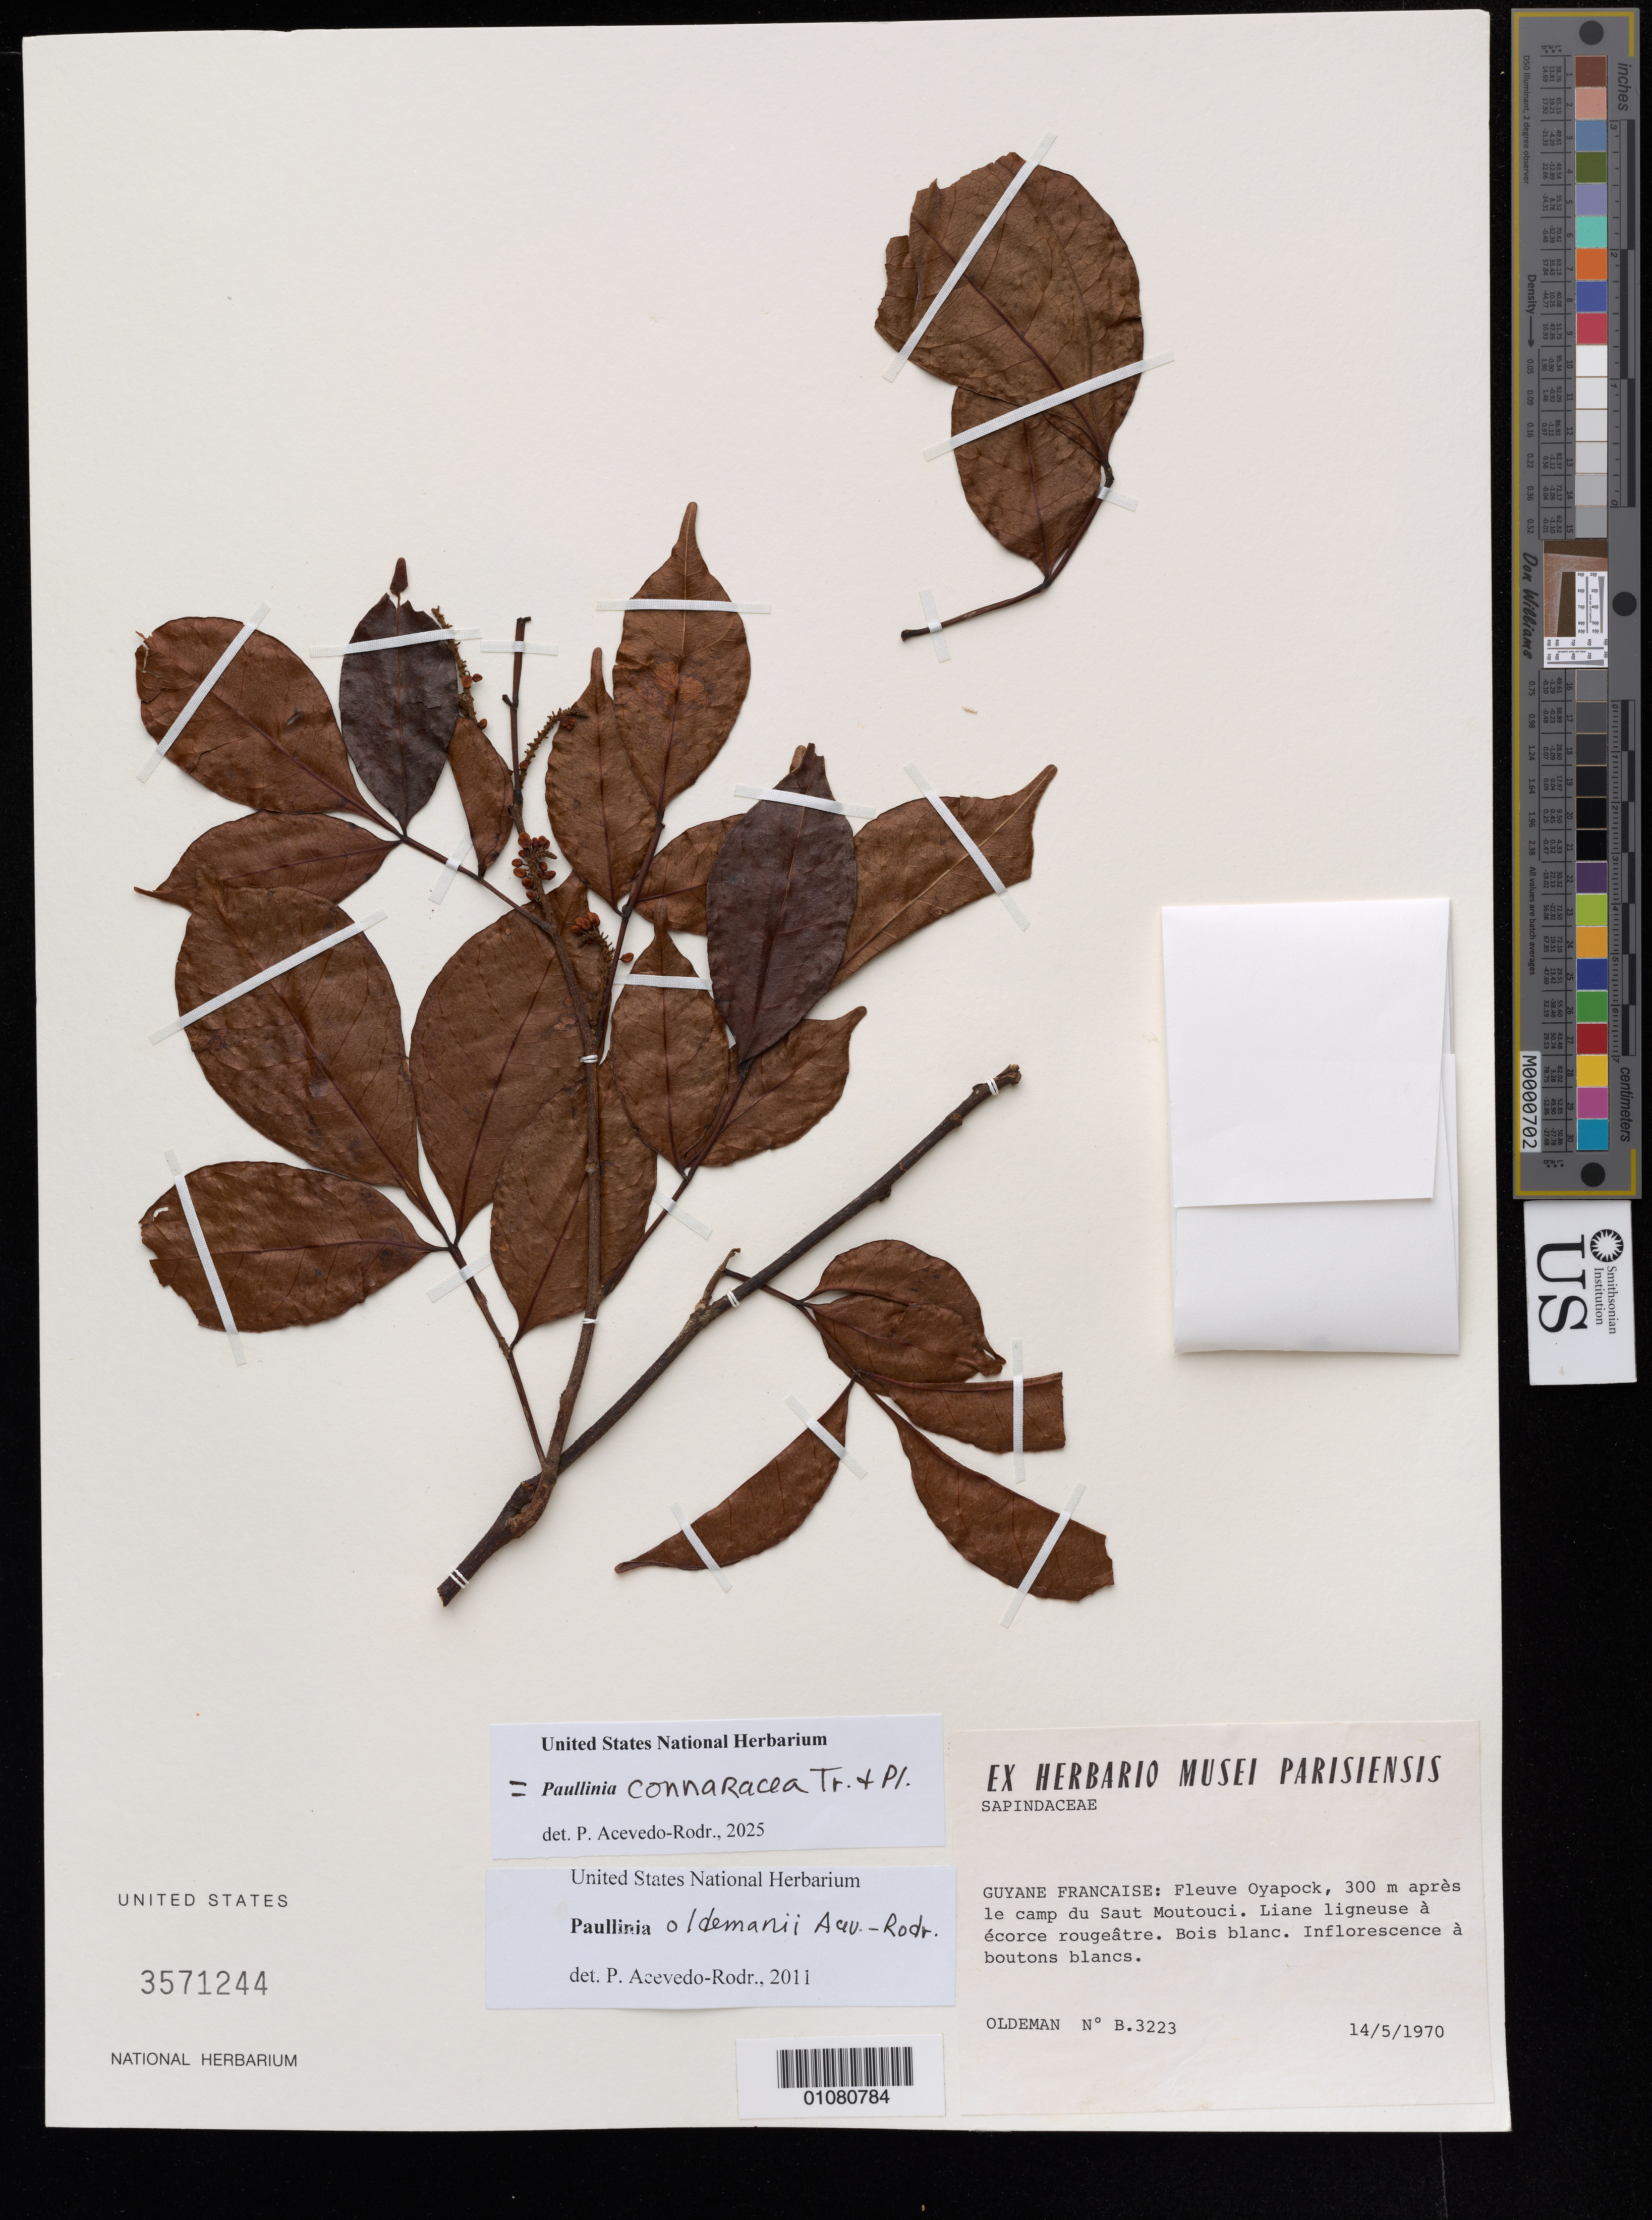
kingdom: Plantae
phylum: Tracheophyta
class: Magnoliopsida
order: Sapindales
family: Sapindaceae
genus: Paullinia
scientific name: Paullinia oldemanii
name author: Acev.-Rodr.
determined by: Acevedo-Rodríguez, P., (BOT), Smithsonian Institution - National Museum of Natural History (UNITED STATES)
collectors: R. Oldeman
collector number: B 3223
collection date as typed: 14-May-70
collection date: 1970-05-14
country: French Guiana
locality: Fleuve Oyapock, 300m apres le camp du Saut Moutouci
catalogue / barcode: US 3571244